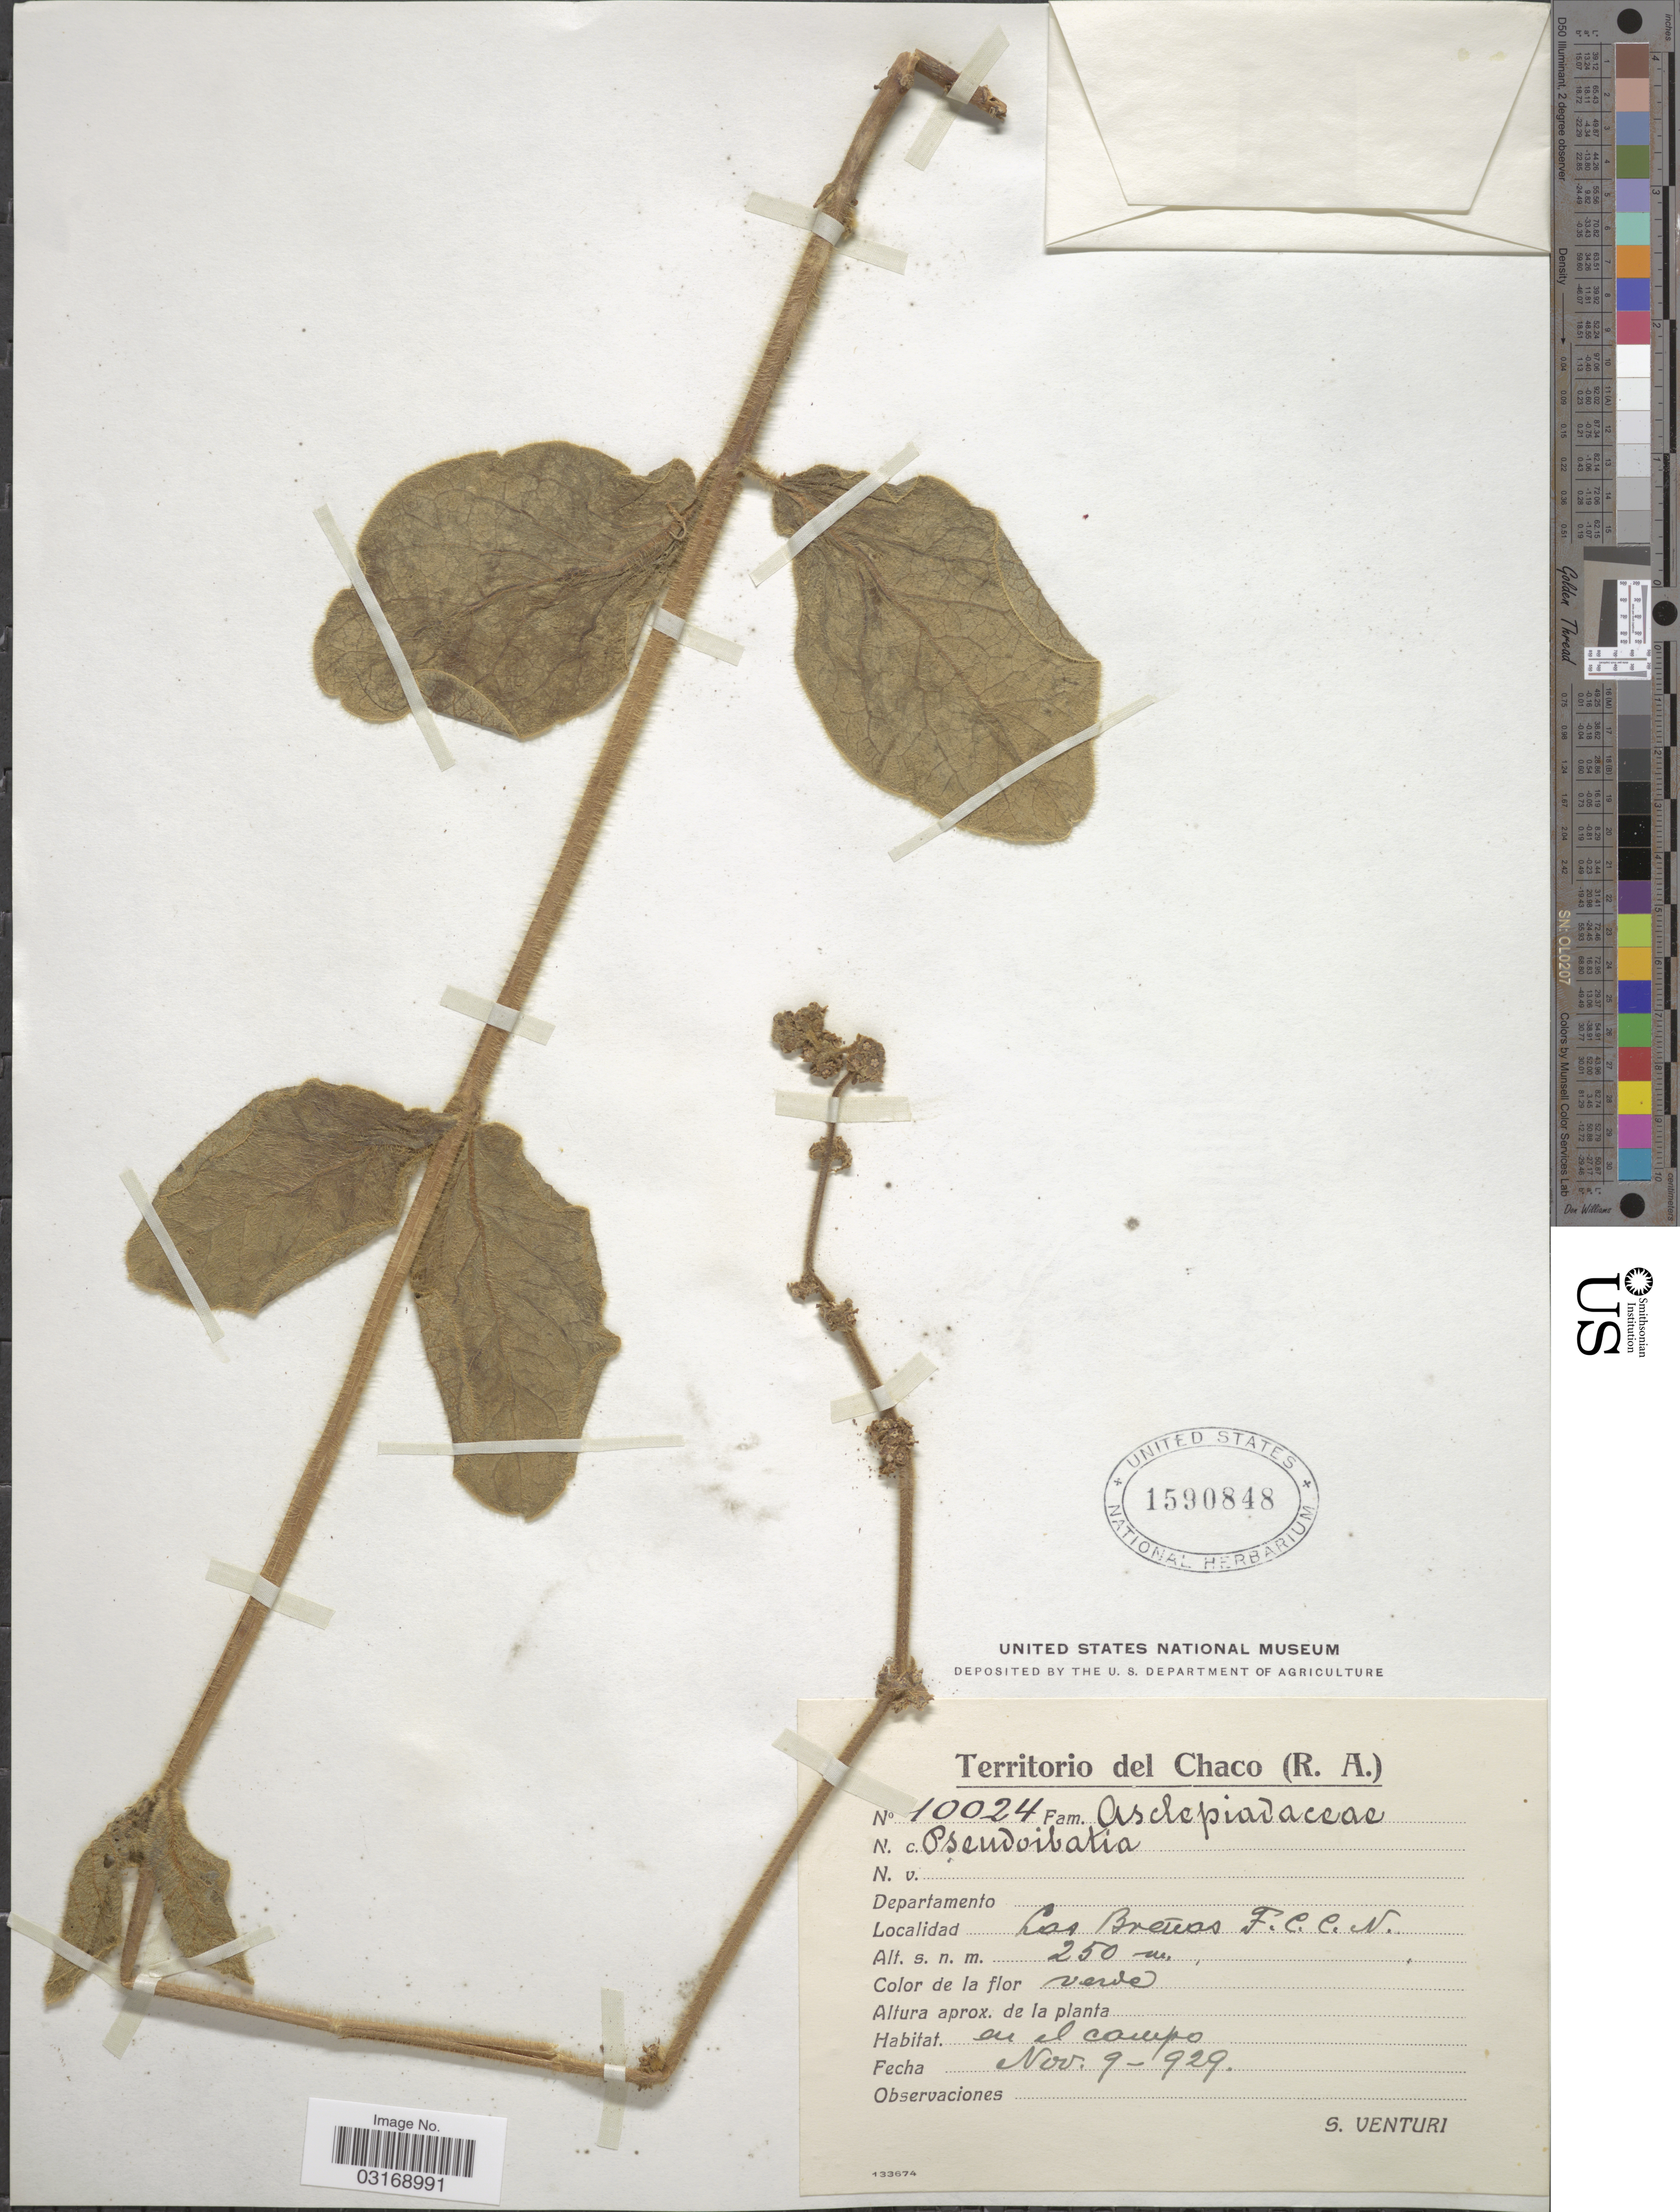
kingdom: Plantae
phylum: Tracheophyta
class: Magnoliopsida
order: Gentianales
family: Apocynaceae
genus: Pseudibatia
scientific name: Pseudibatia sp.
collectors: S. Venturi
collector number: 10024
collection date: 1929-11-09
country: Argentina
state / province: Chaco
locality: Territorio del Chaco. Las Breñas F.C.C.N.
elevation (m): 250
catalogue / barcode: US 1590848